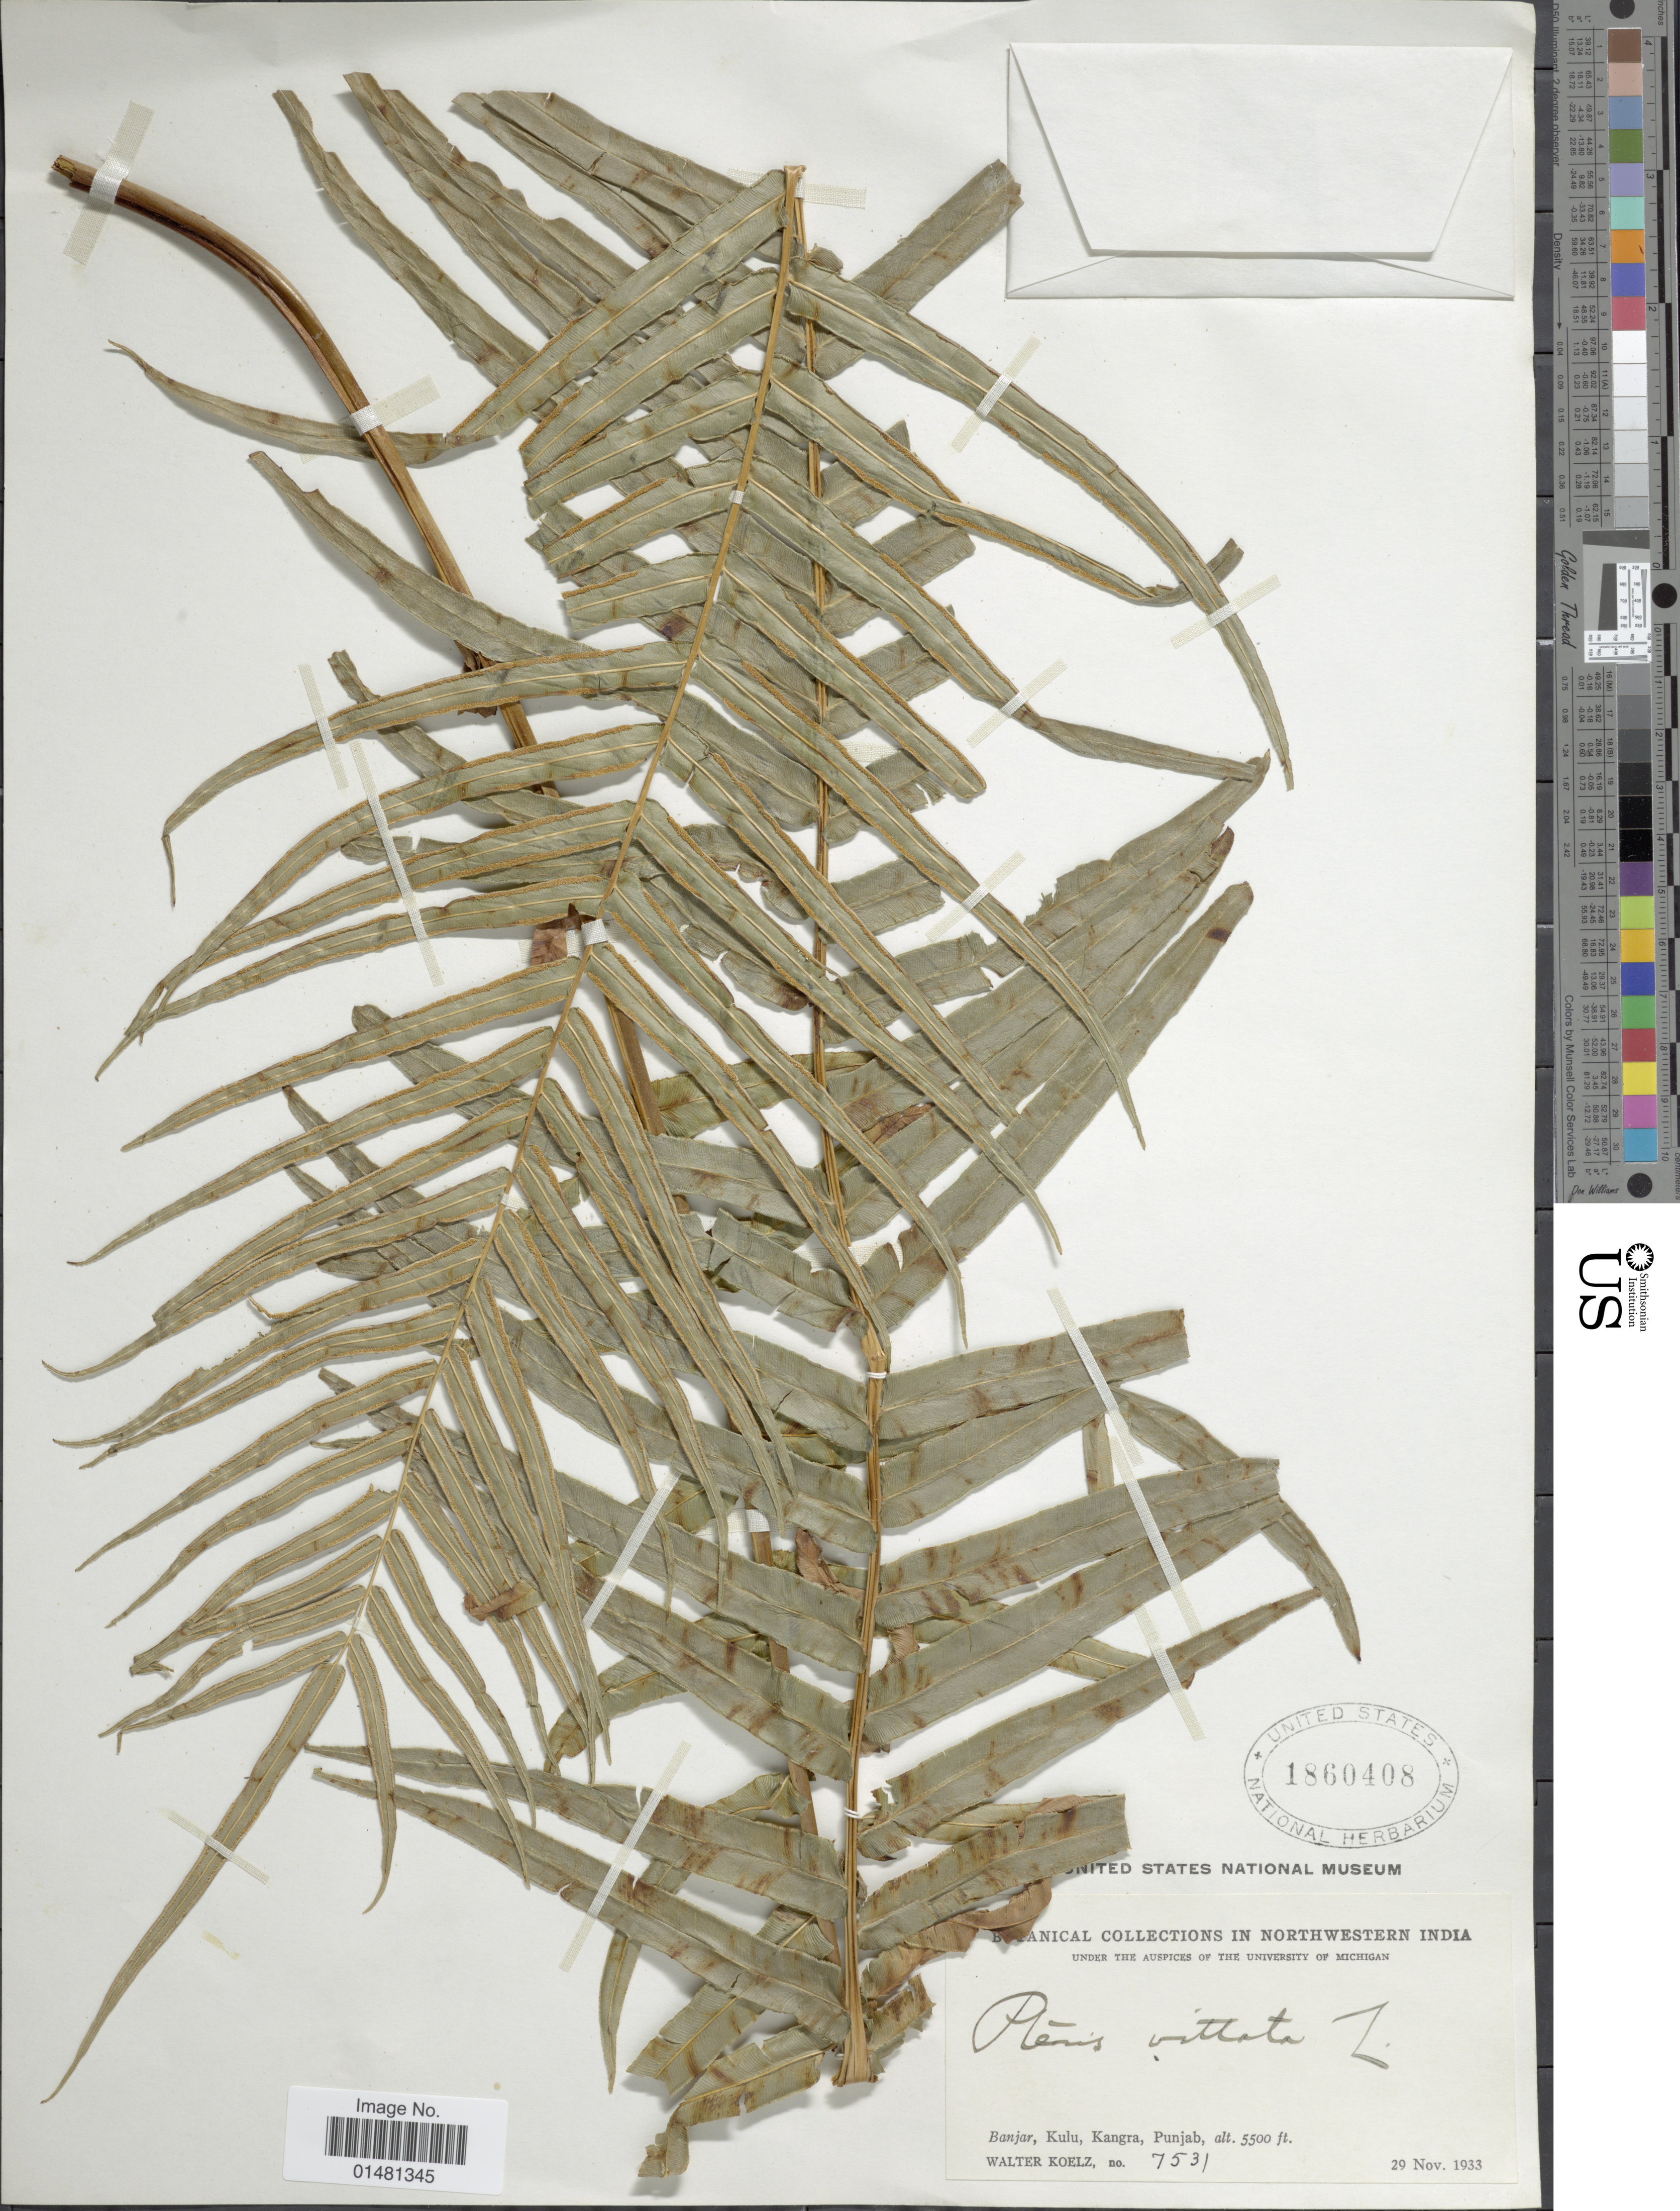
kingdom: Plantae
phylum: Tracheophyta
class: Polypodiopsida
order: Polypodiales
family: Pteridaceae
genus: Pteris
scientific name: Pteris vittata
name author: L.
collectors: W. N. Koelz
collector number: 7531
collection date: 1933-11-29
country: India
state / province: Himachal Pradesh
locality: In northwestern India, Banjar, Kulu, Kangra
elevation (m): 1676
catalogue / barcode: US 1860408